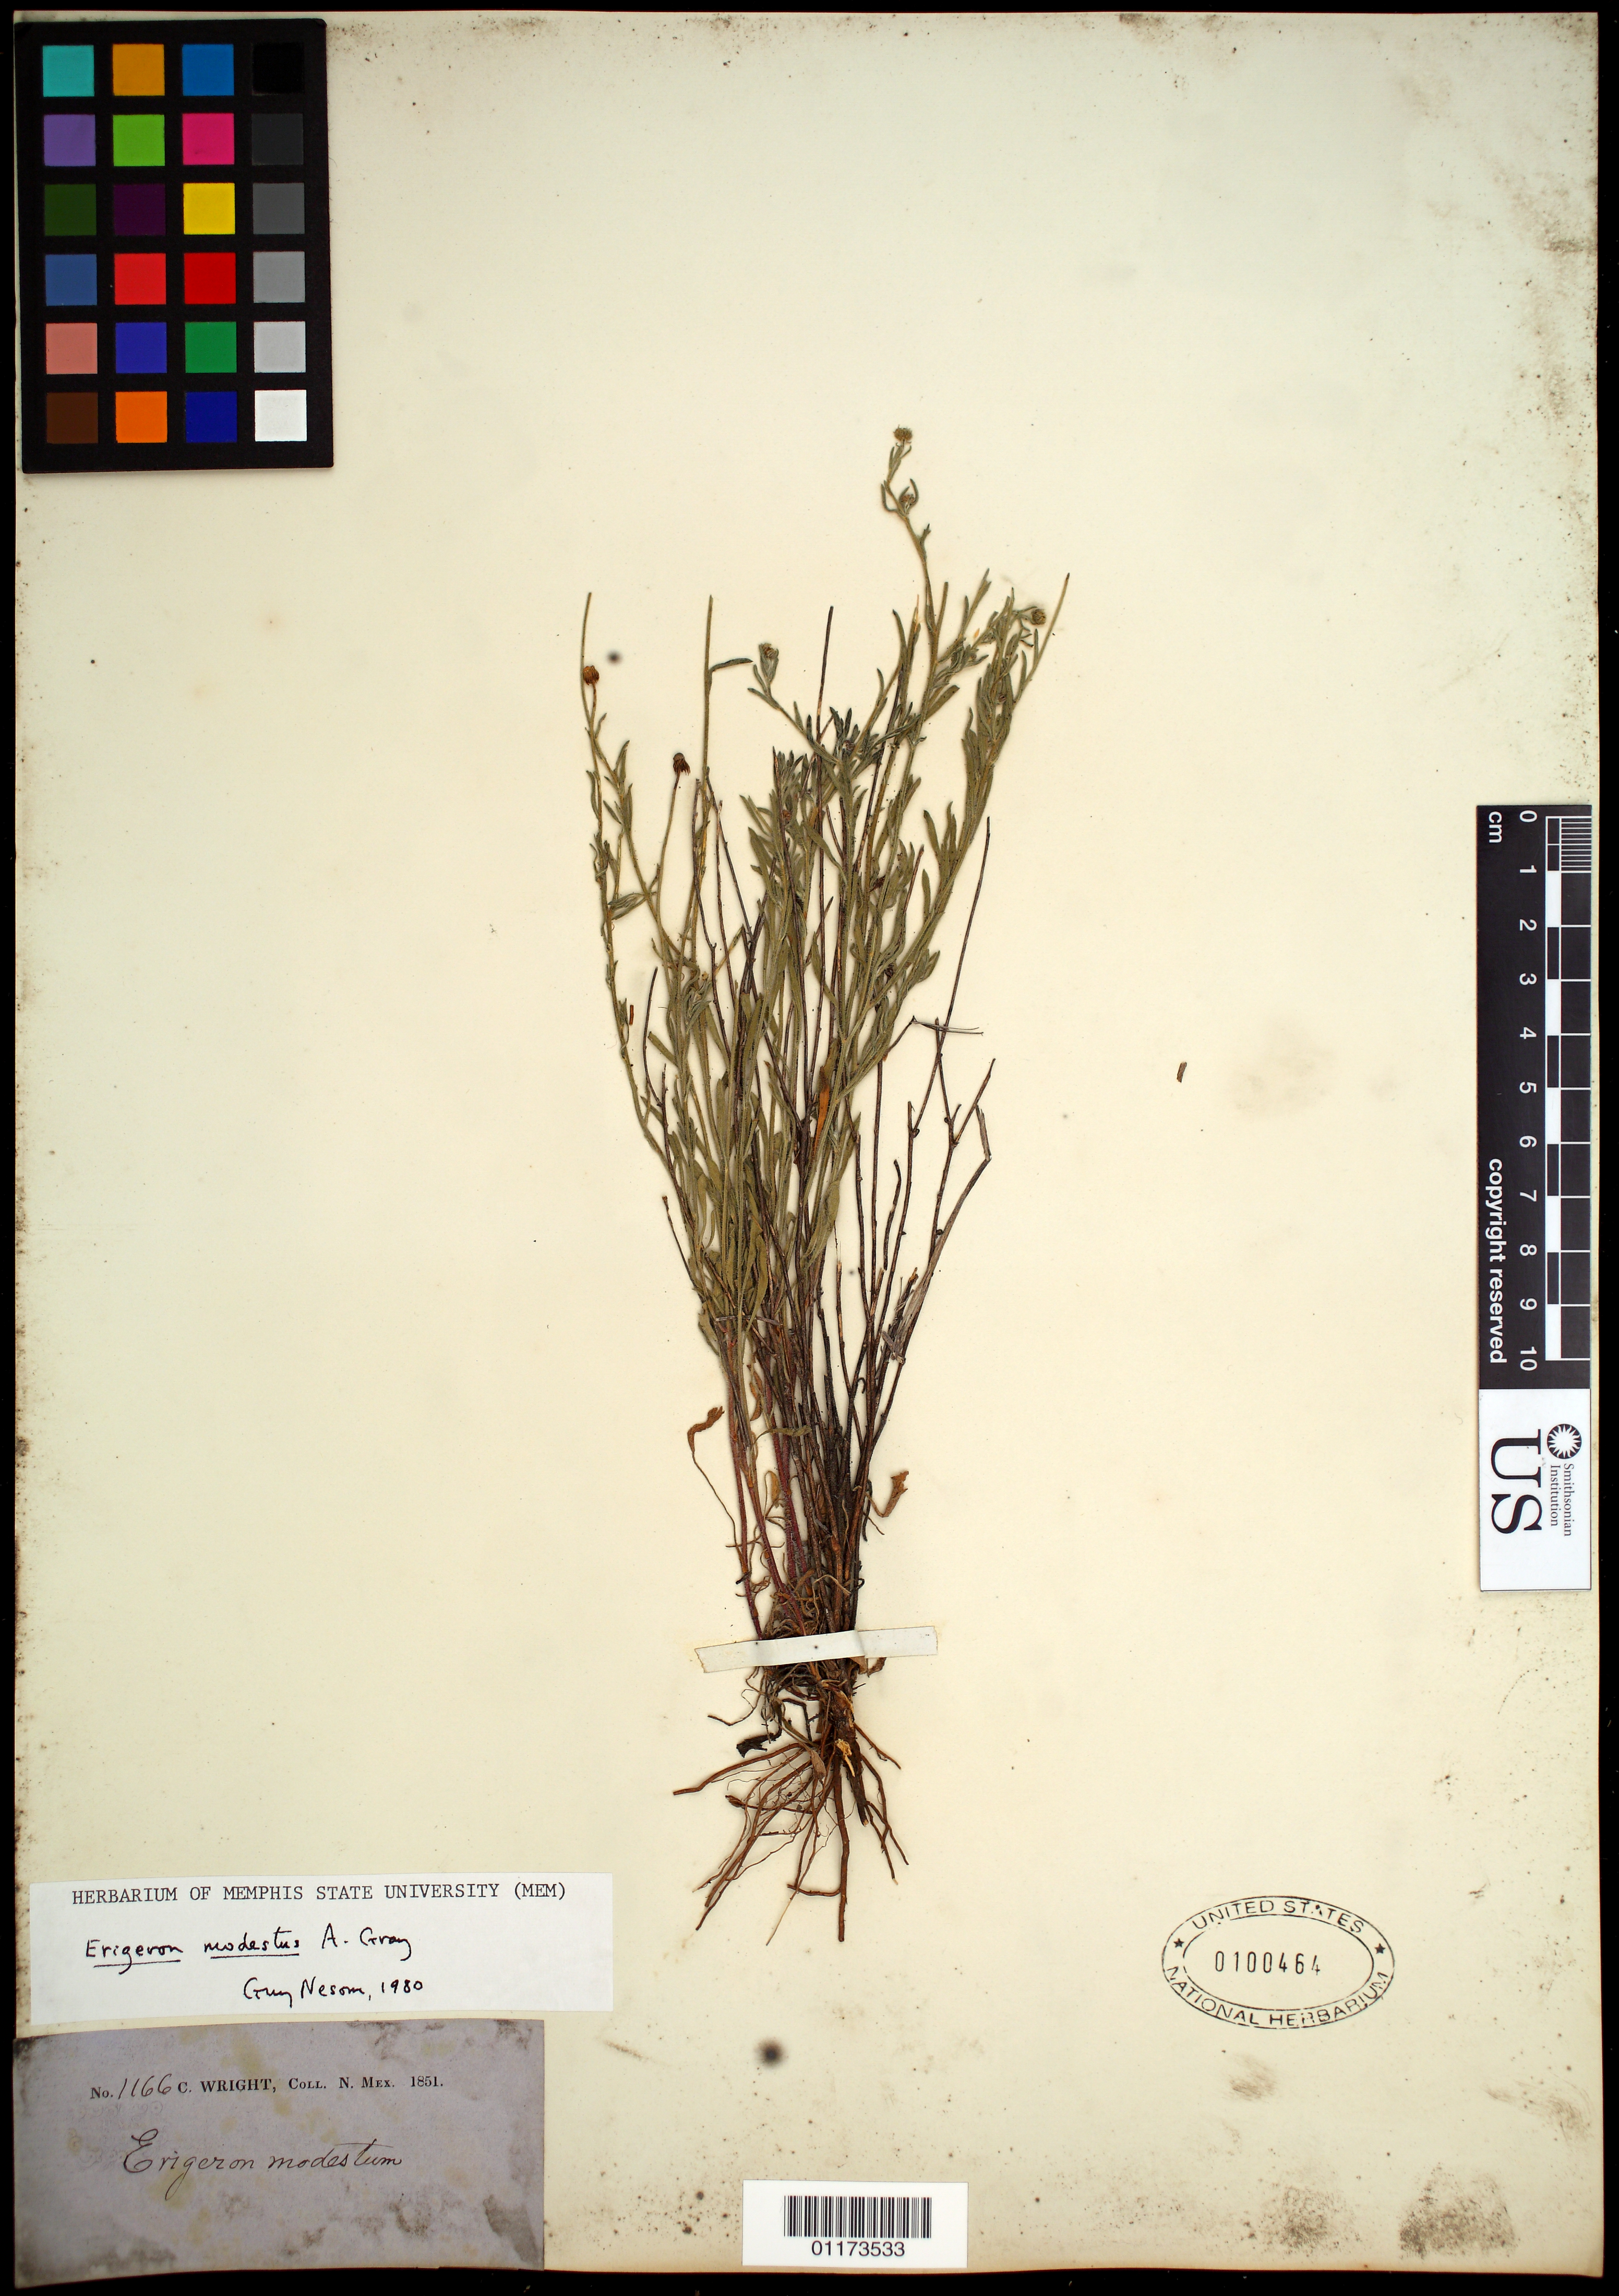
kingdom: Plantae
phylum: Tracheophyta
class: Magnoliopsida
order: Asterales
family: Asteraceae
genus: Erigeron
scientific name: Erigeron modestus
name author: A. Gray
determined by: Nesom, Guy L.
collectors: C. Wright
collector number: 1166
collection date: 1851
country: United States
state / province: New Mexico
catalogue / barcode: US 100461